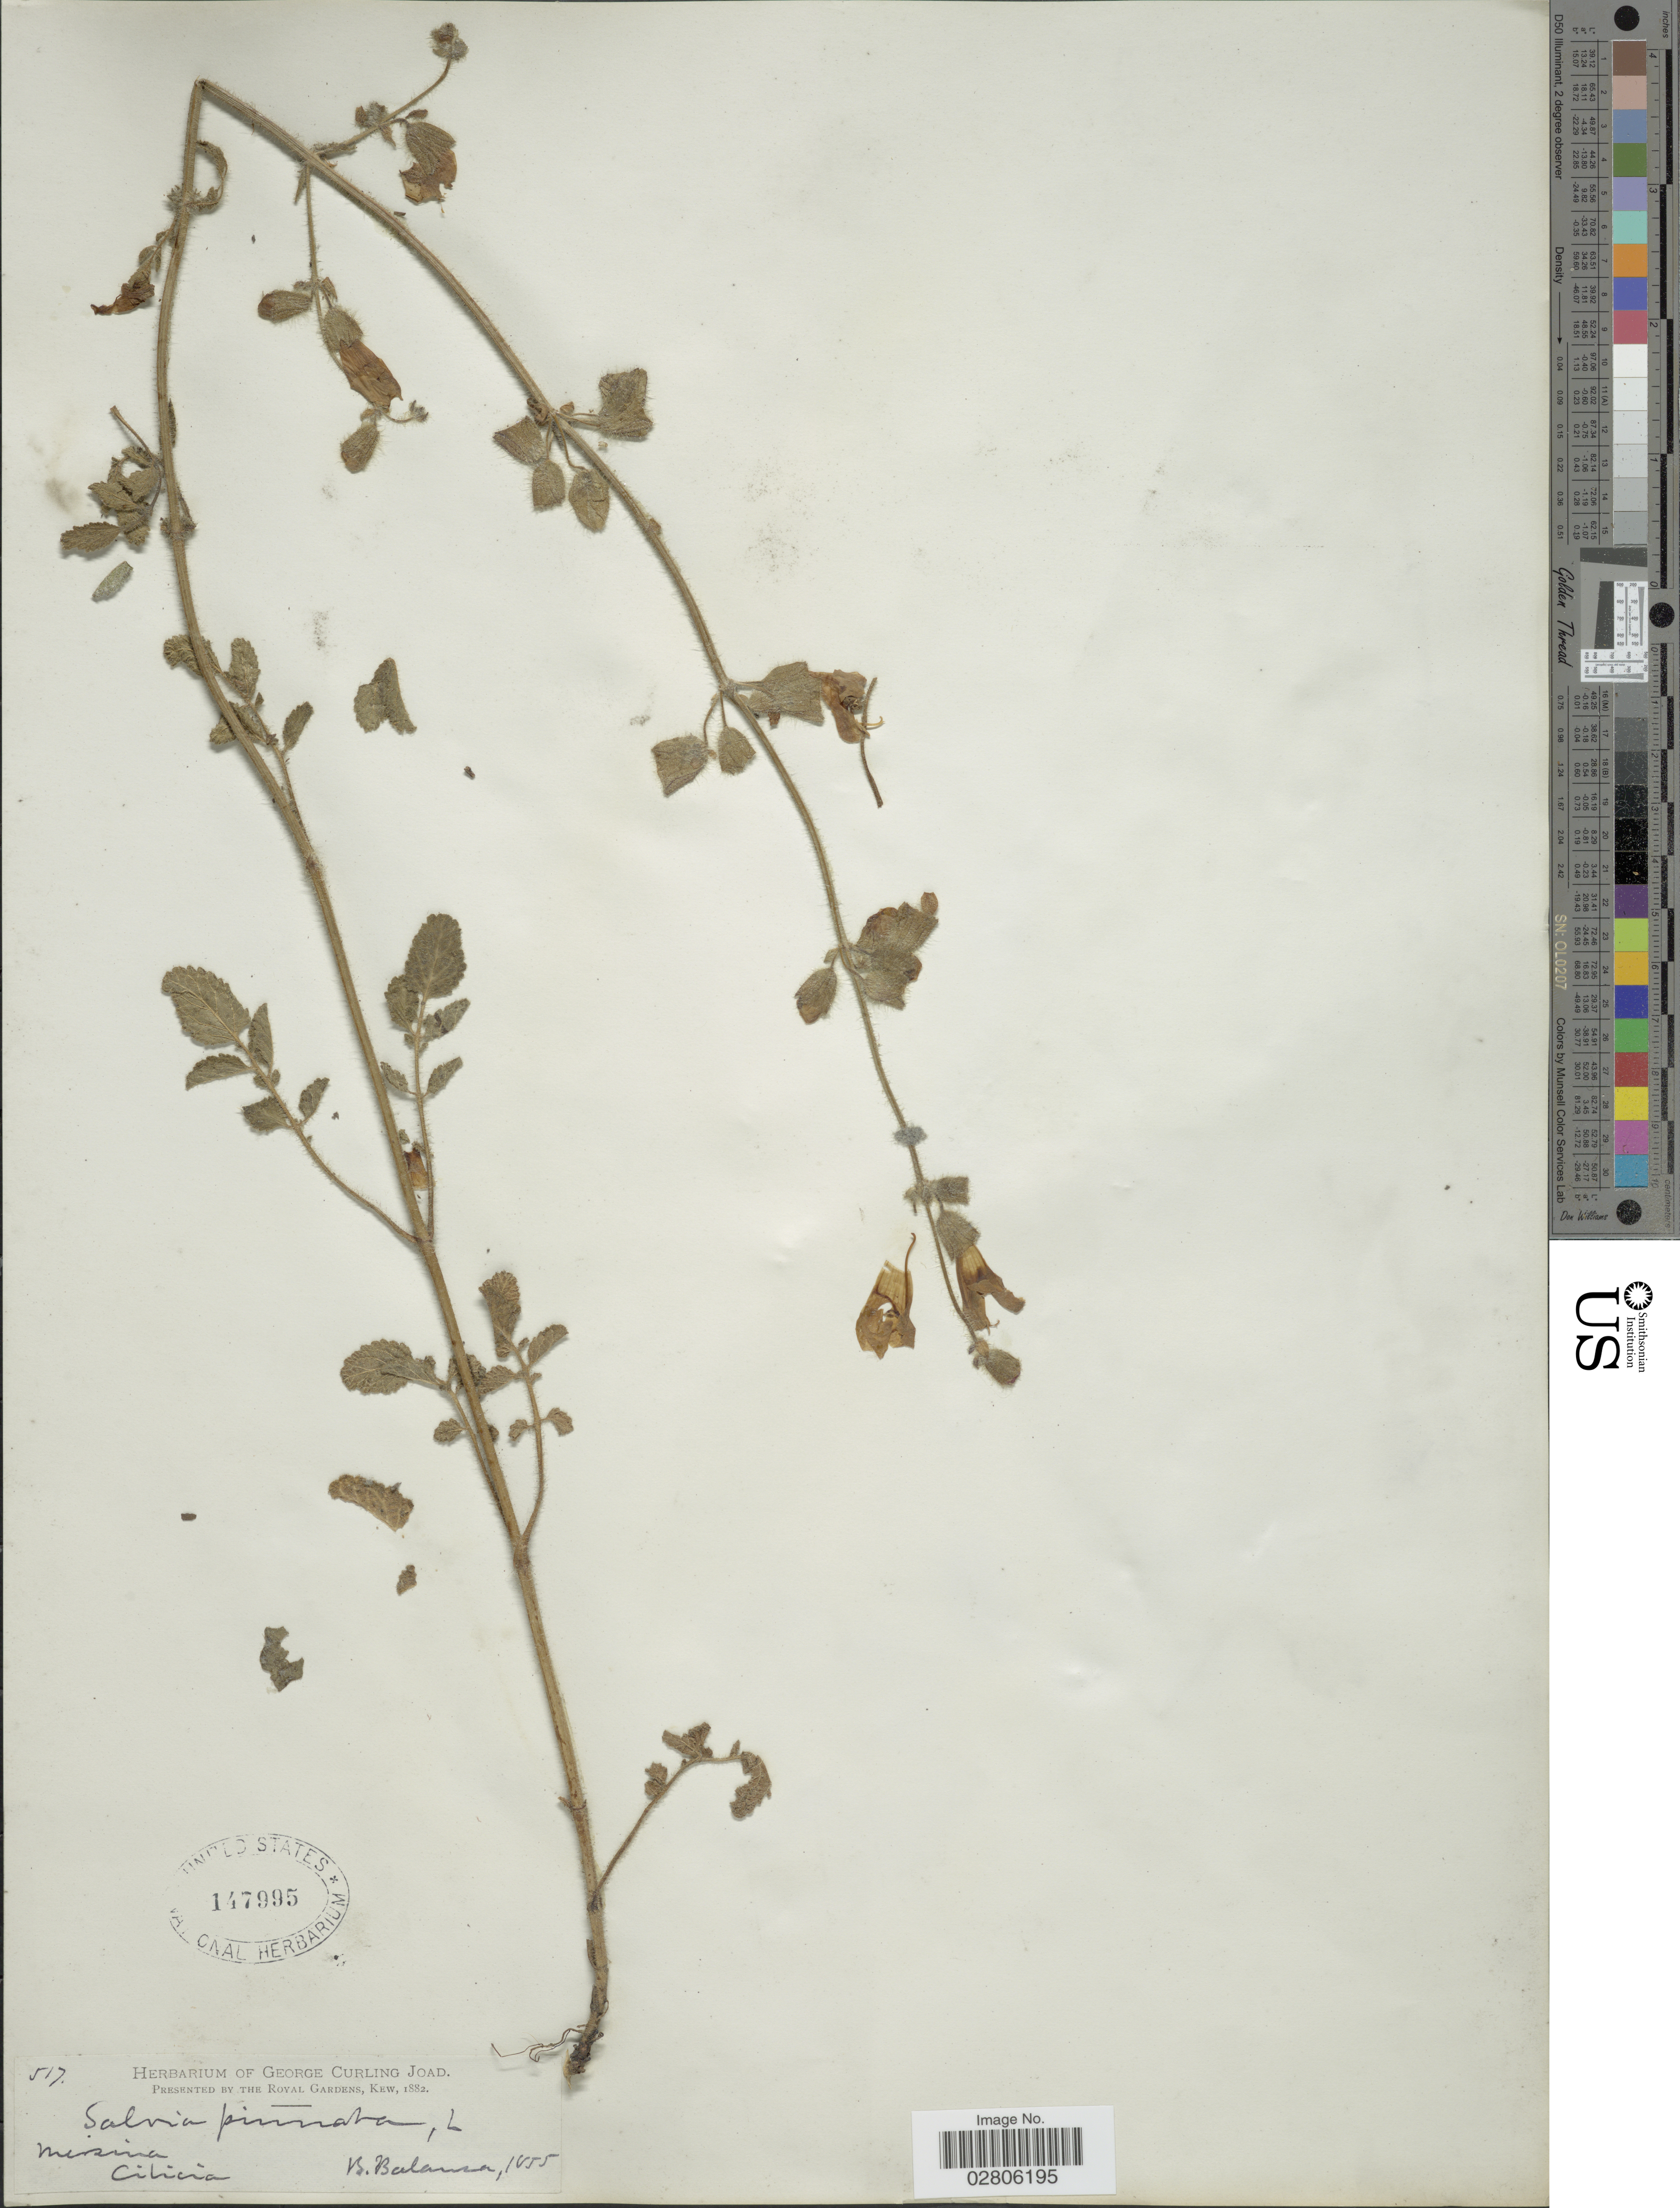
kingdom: Plantae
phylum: Tracheophyta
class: Magnoliopsida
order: Lamiales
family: Lamiaceae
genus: Salvia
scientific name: Salvia pinnata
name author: L.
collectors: B. Balansa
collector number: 517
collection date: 1855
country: Turkey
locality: Mersina. Cilicia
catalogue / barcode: US 147995